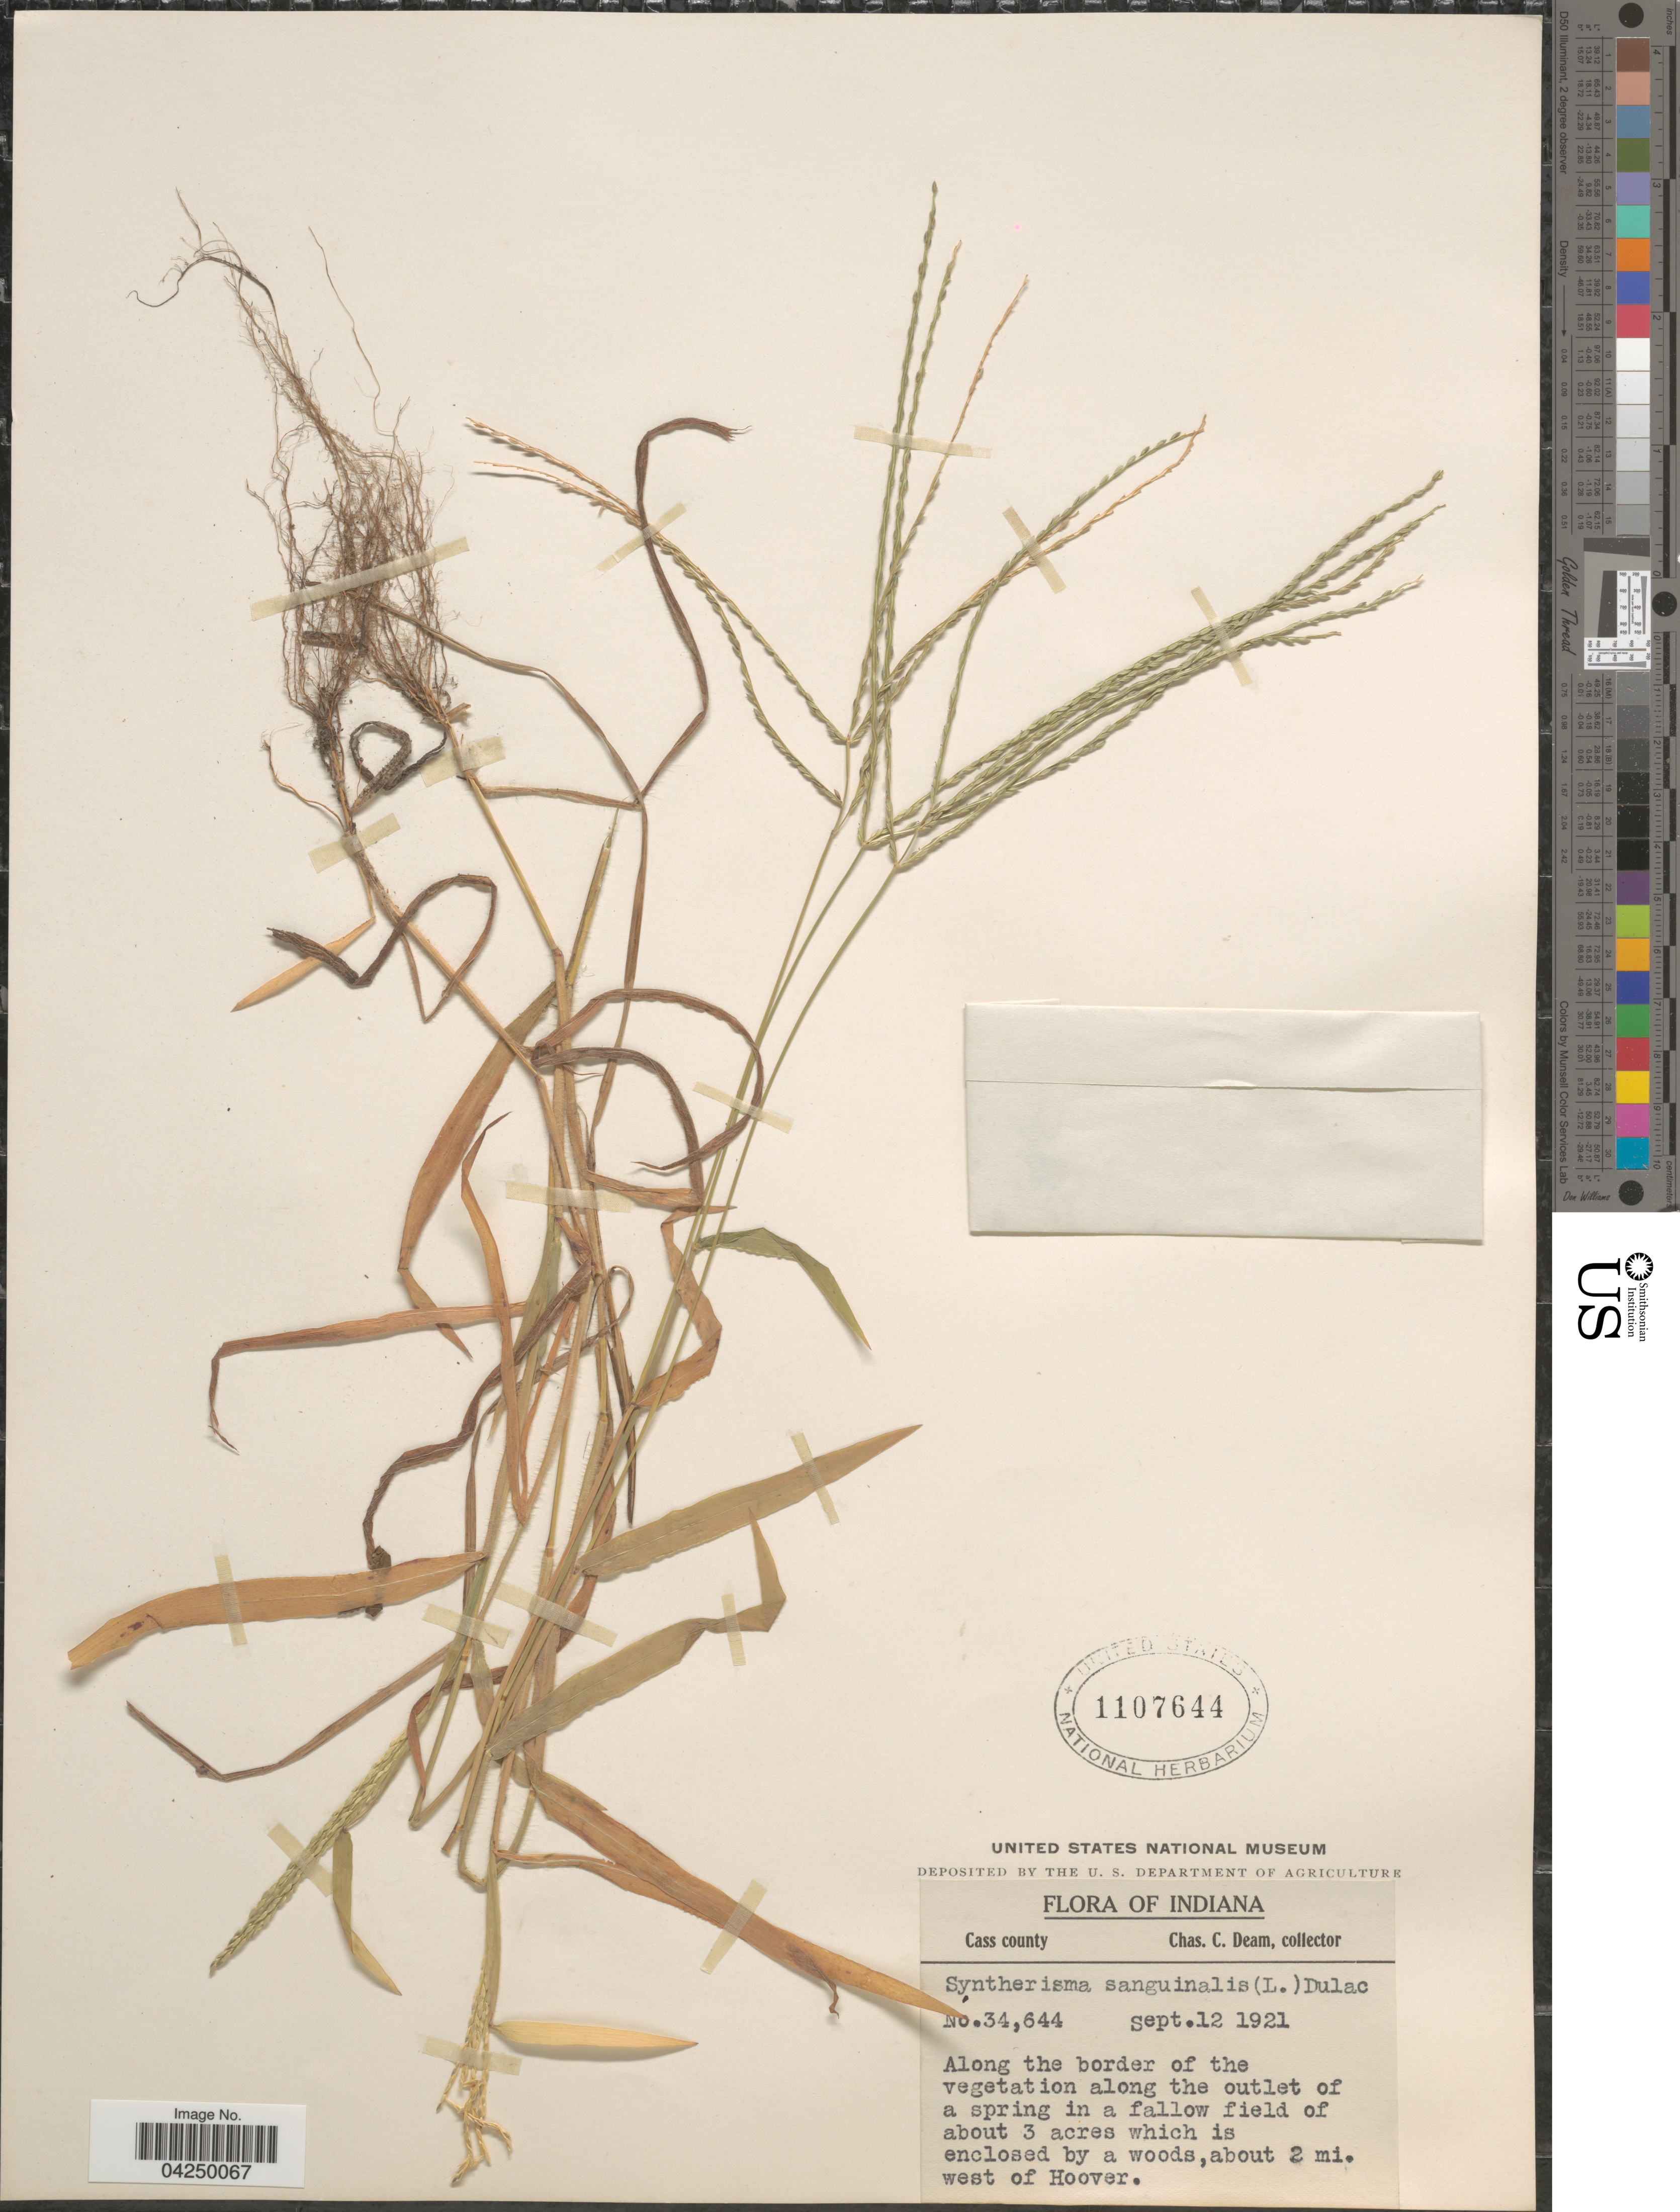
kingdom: Plantae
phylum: Tracheophyta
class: Liliopsida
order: Poales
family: Poaceae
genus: Digitaria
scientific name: Digitaria sanguinalis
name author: (L.) Scop.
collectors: C. C. Deam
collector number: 34644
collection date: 1921-09-12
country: United States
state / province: Indiana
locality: Cass county. Along the border of the vegetation along the outlet of a spring in a fallow field of about 3 acres which is enclosed by a woods,about 2 mi. west of Hoover.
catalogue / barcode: US 1107644